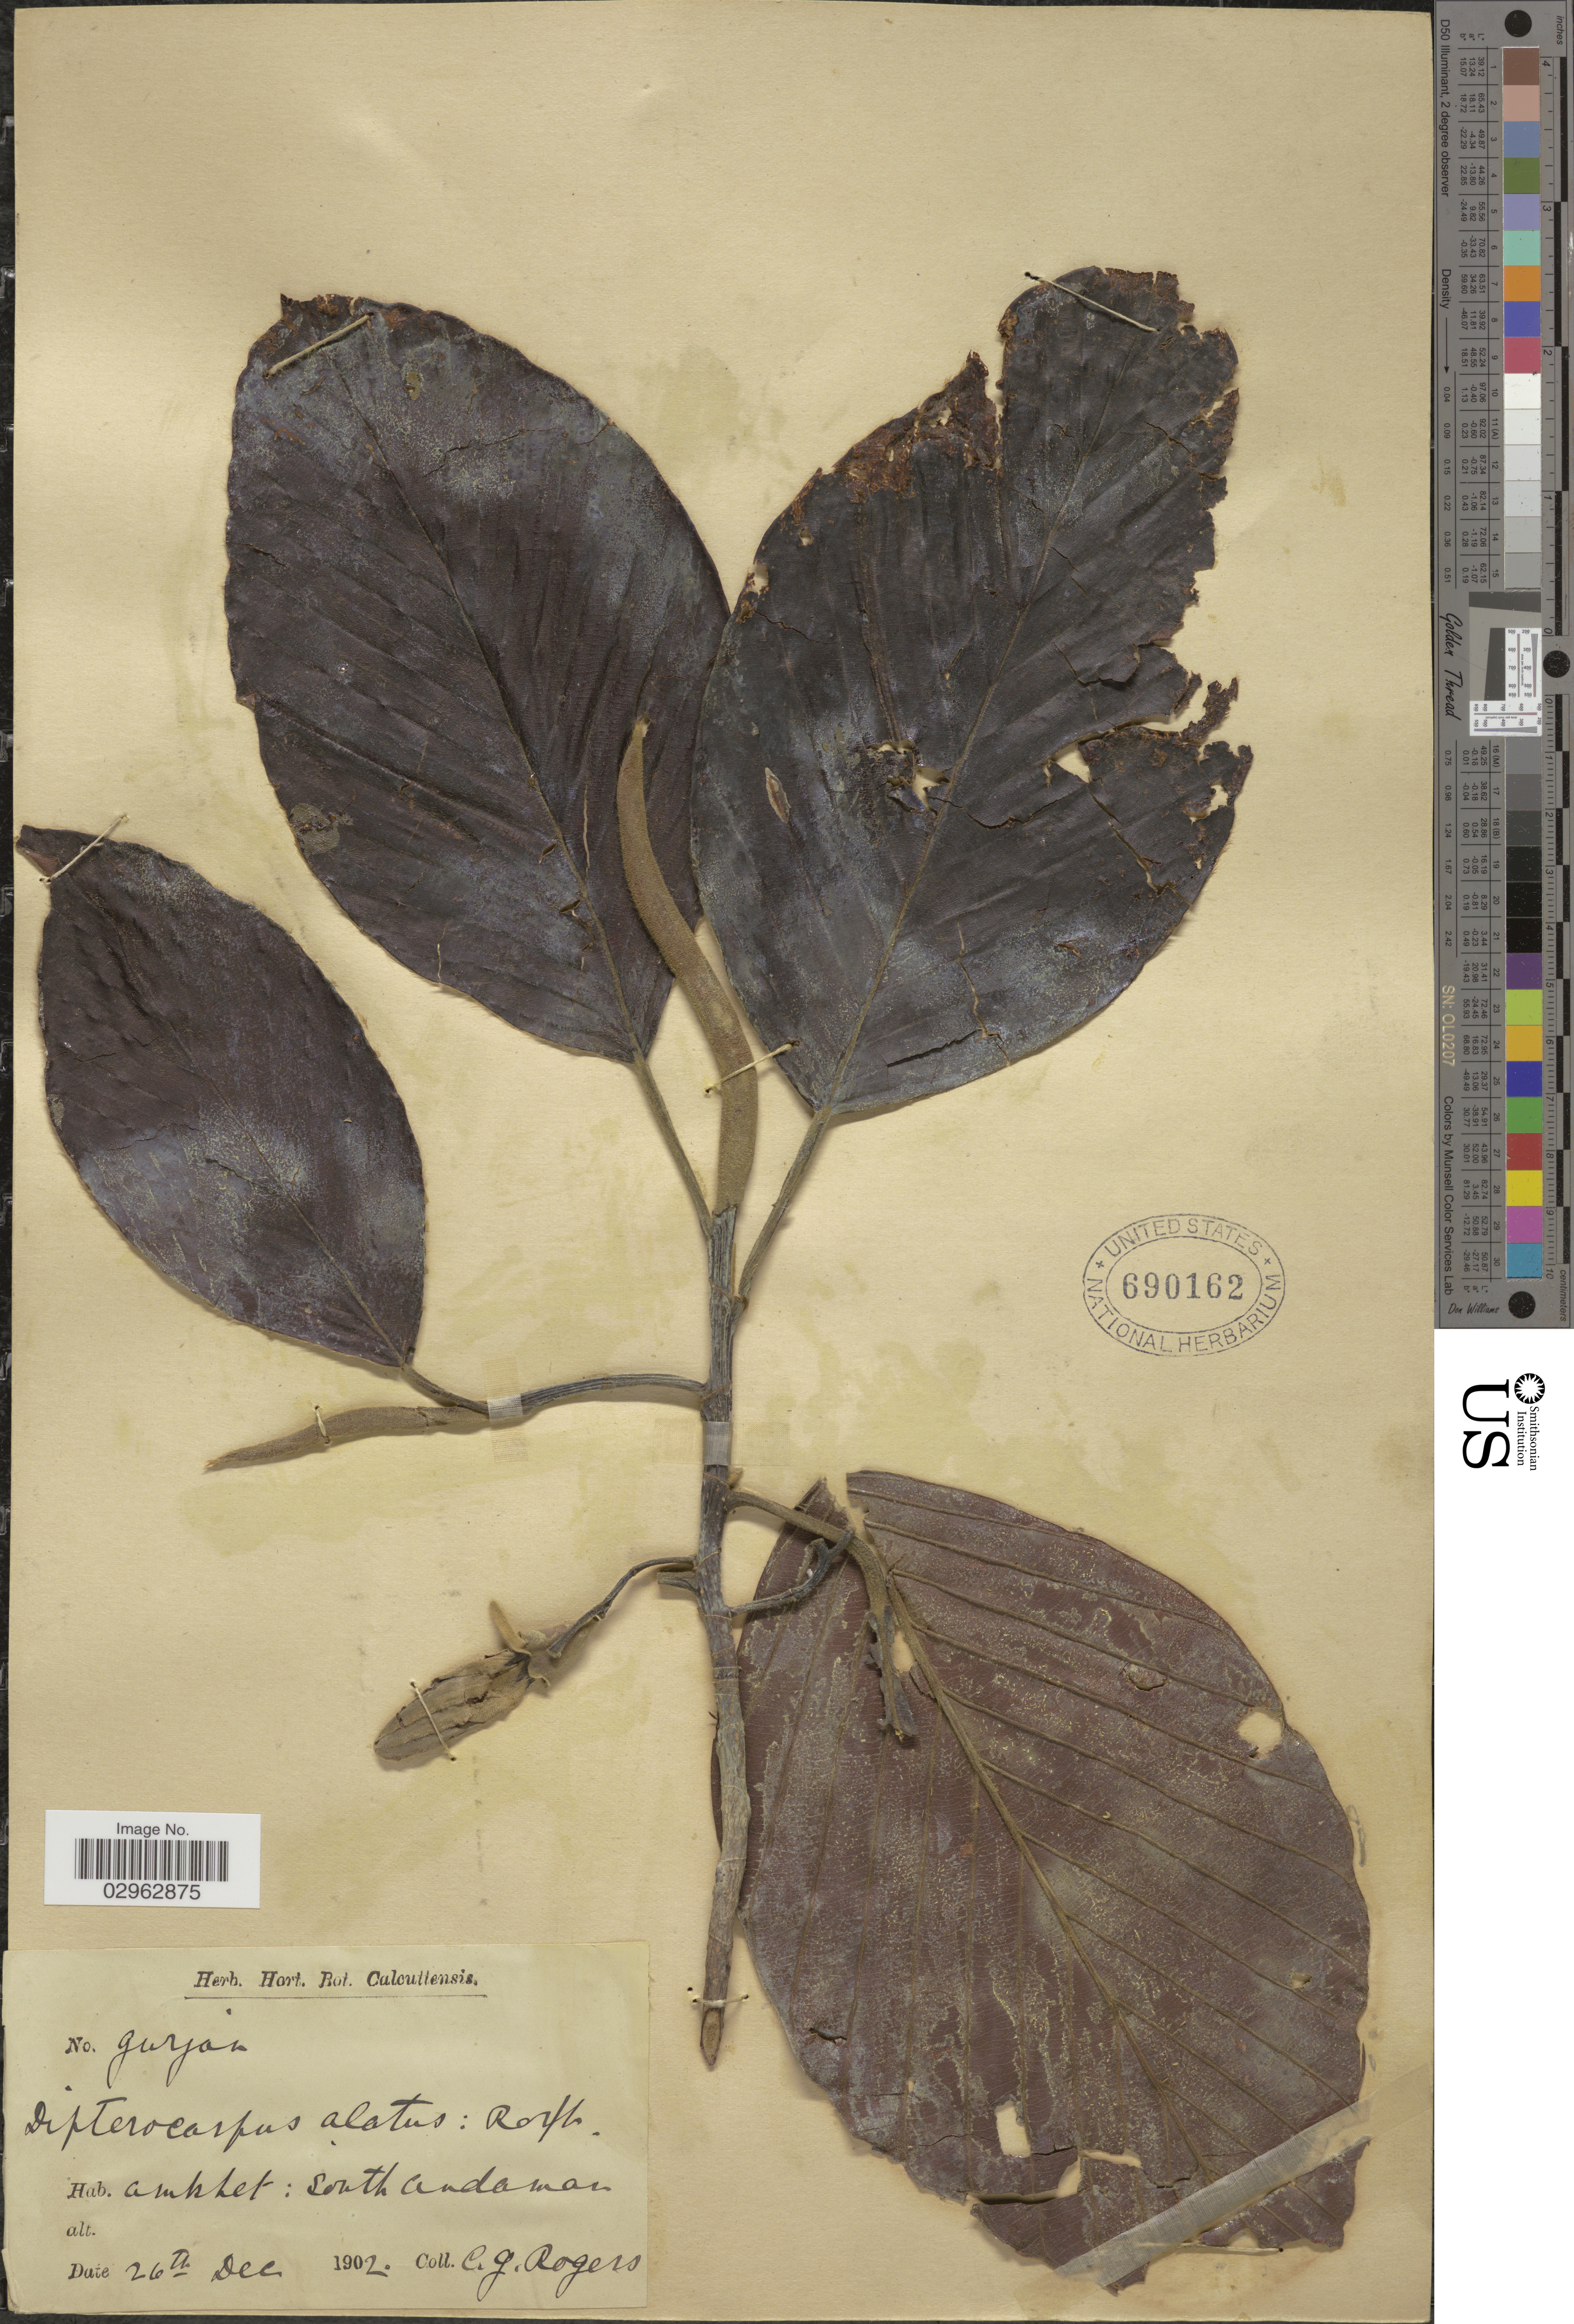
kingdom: Plantae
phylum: Tracheophyta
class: Magnoliopsida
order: Malvales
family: Dipterocarpaceae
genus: Dipterocarpus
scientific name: Dipterocarpus alatus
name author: Roxb.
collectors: C. Rogers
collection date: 1902-12-26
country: India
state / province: Andaman and Nicobar Islands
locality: Amkhet: South Andaman.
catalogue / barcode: US 690162